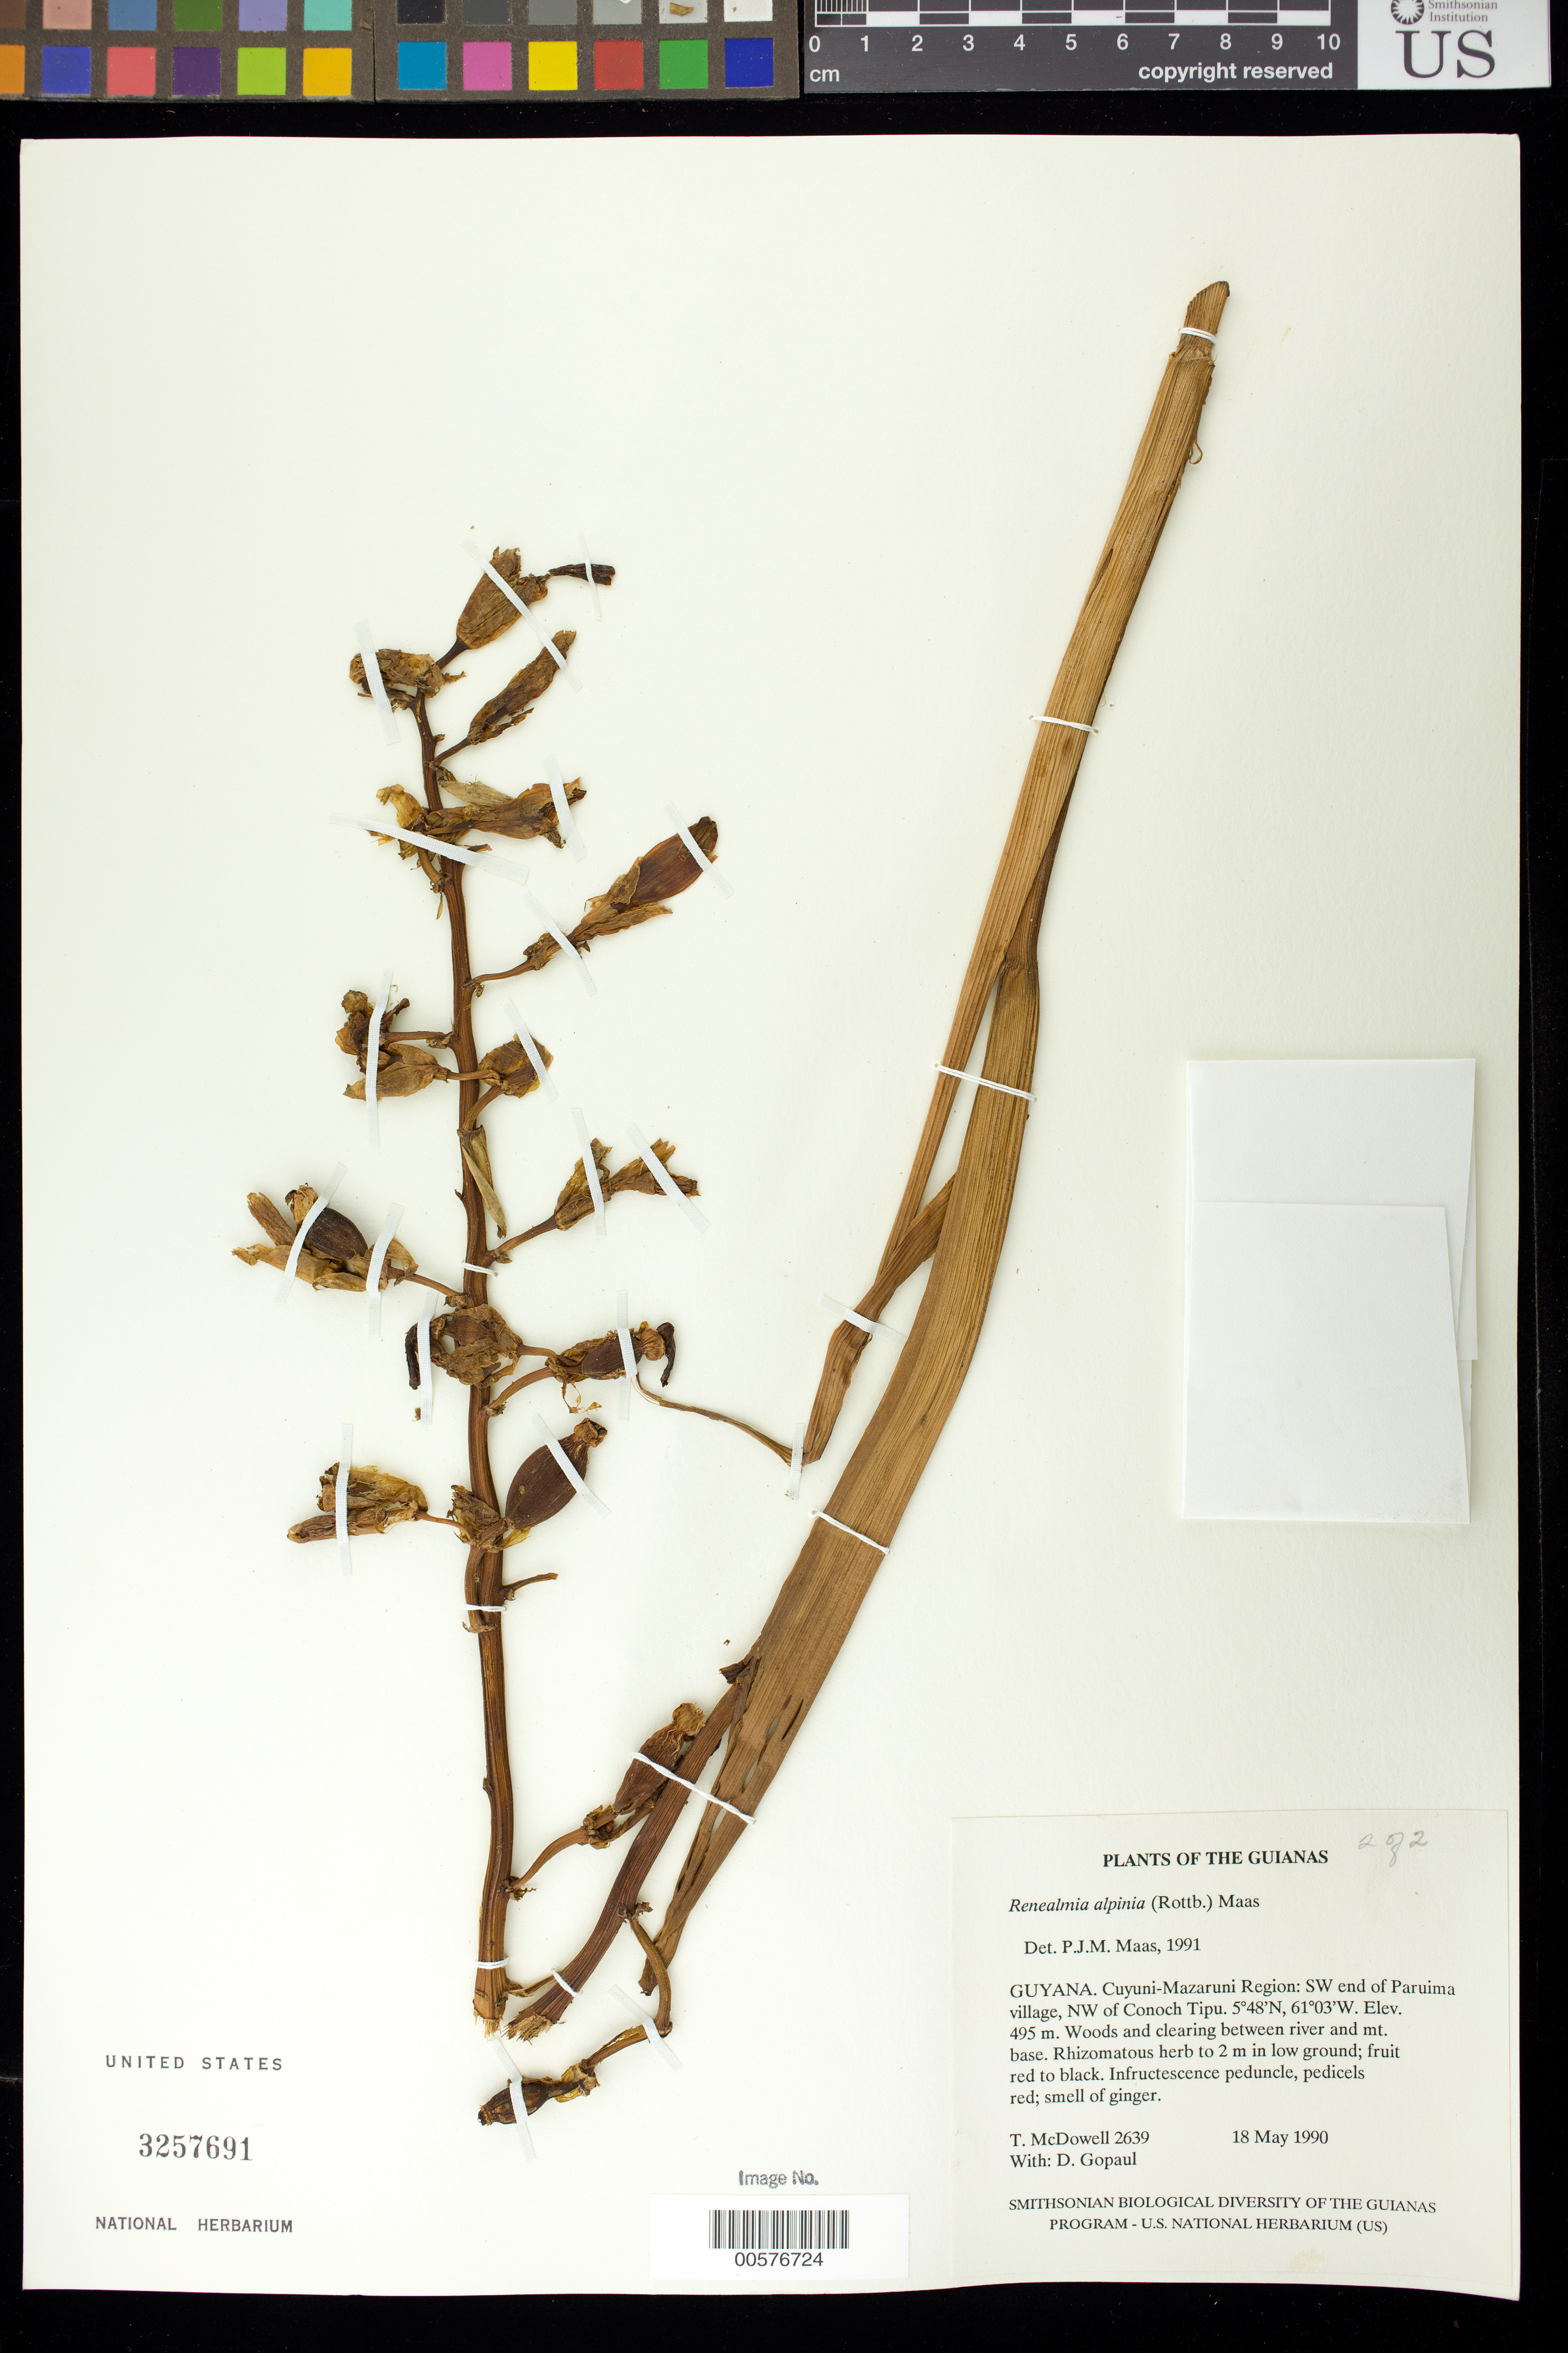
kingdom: Plantae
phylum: Tracheophyta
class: Liliopsida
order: Zingiberales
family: Zingiberaceae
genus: Renealmia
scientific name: Renealmia alpinia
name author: (Rottb.) Maas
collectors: T. McDowell & D. Gopaul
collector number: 2639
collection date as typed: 18 May 1990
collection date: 1990-05-18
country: Guyana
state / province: Cuyuni-Mazaruni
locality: SW end of Paruima village, NW of Conoch Tipu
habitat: Woods and clearing between river and mountain base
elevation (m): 495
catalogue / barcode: US 3257691